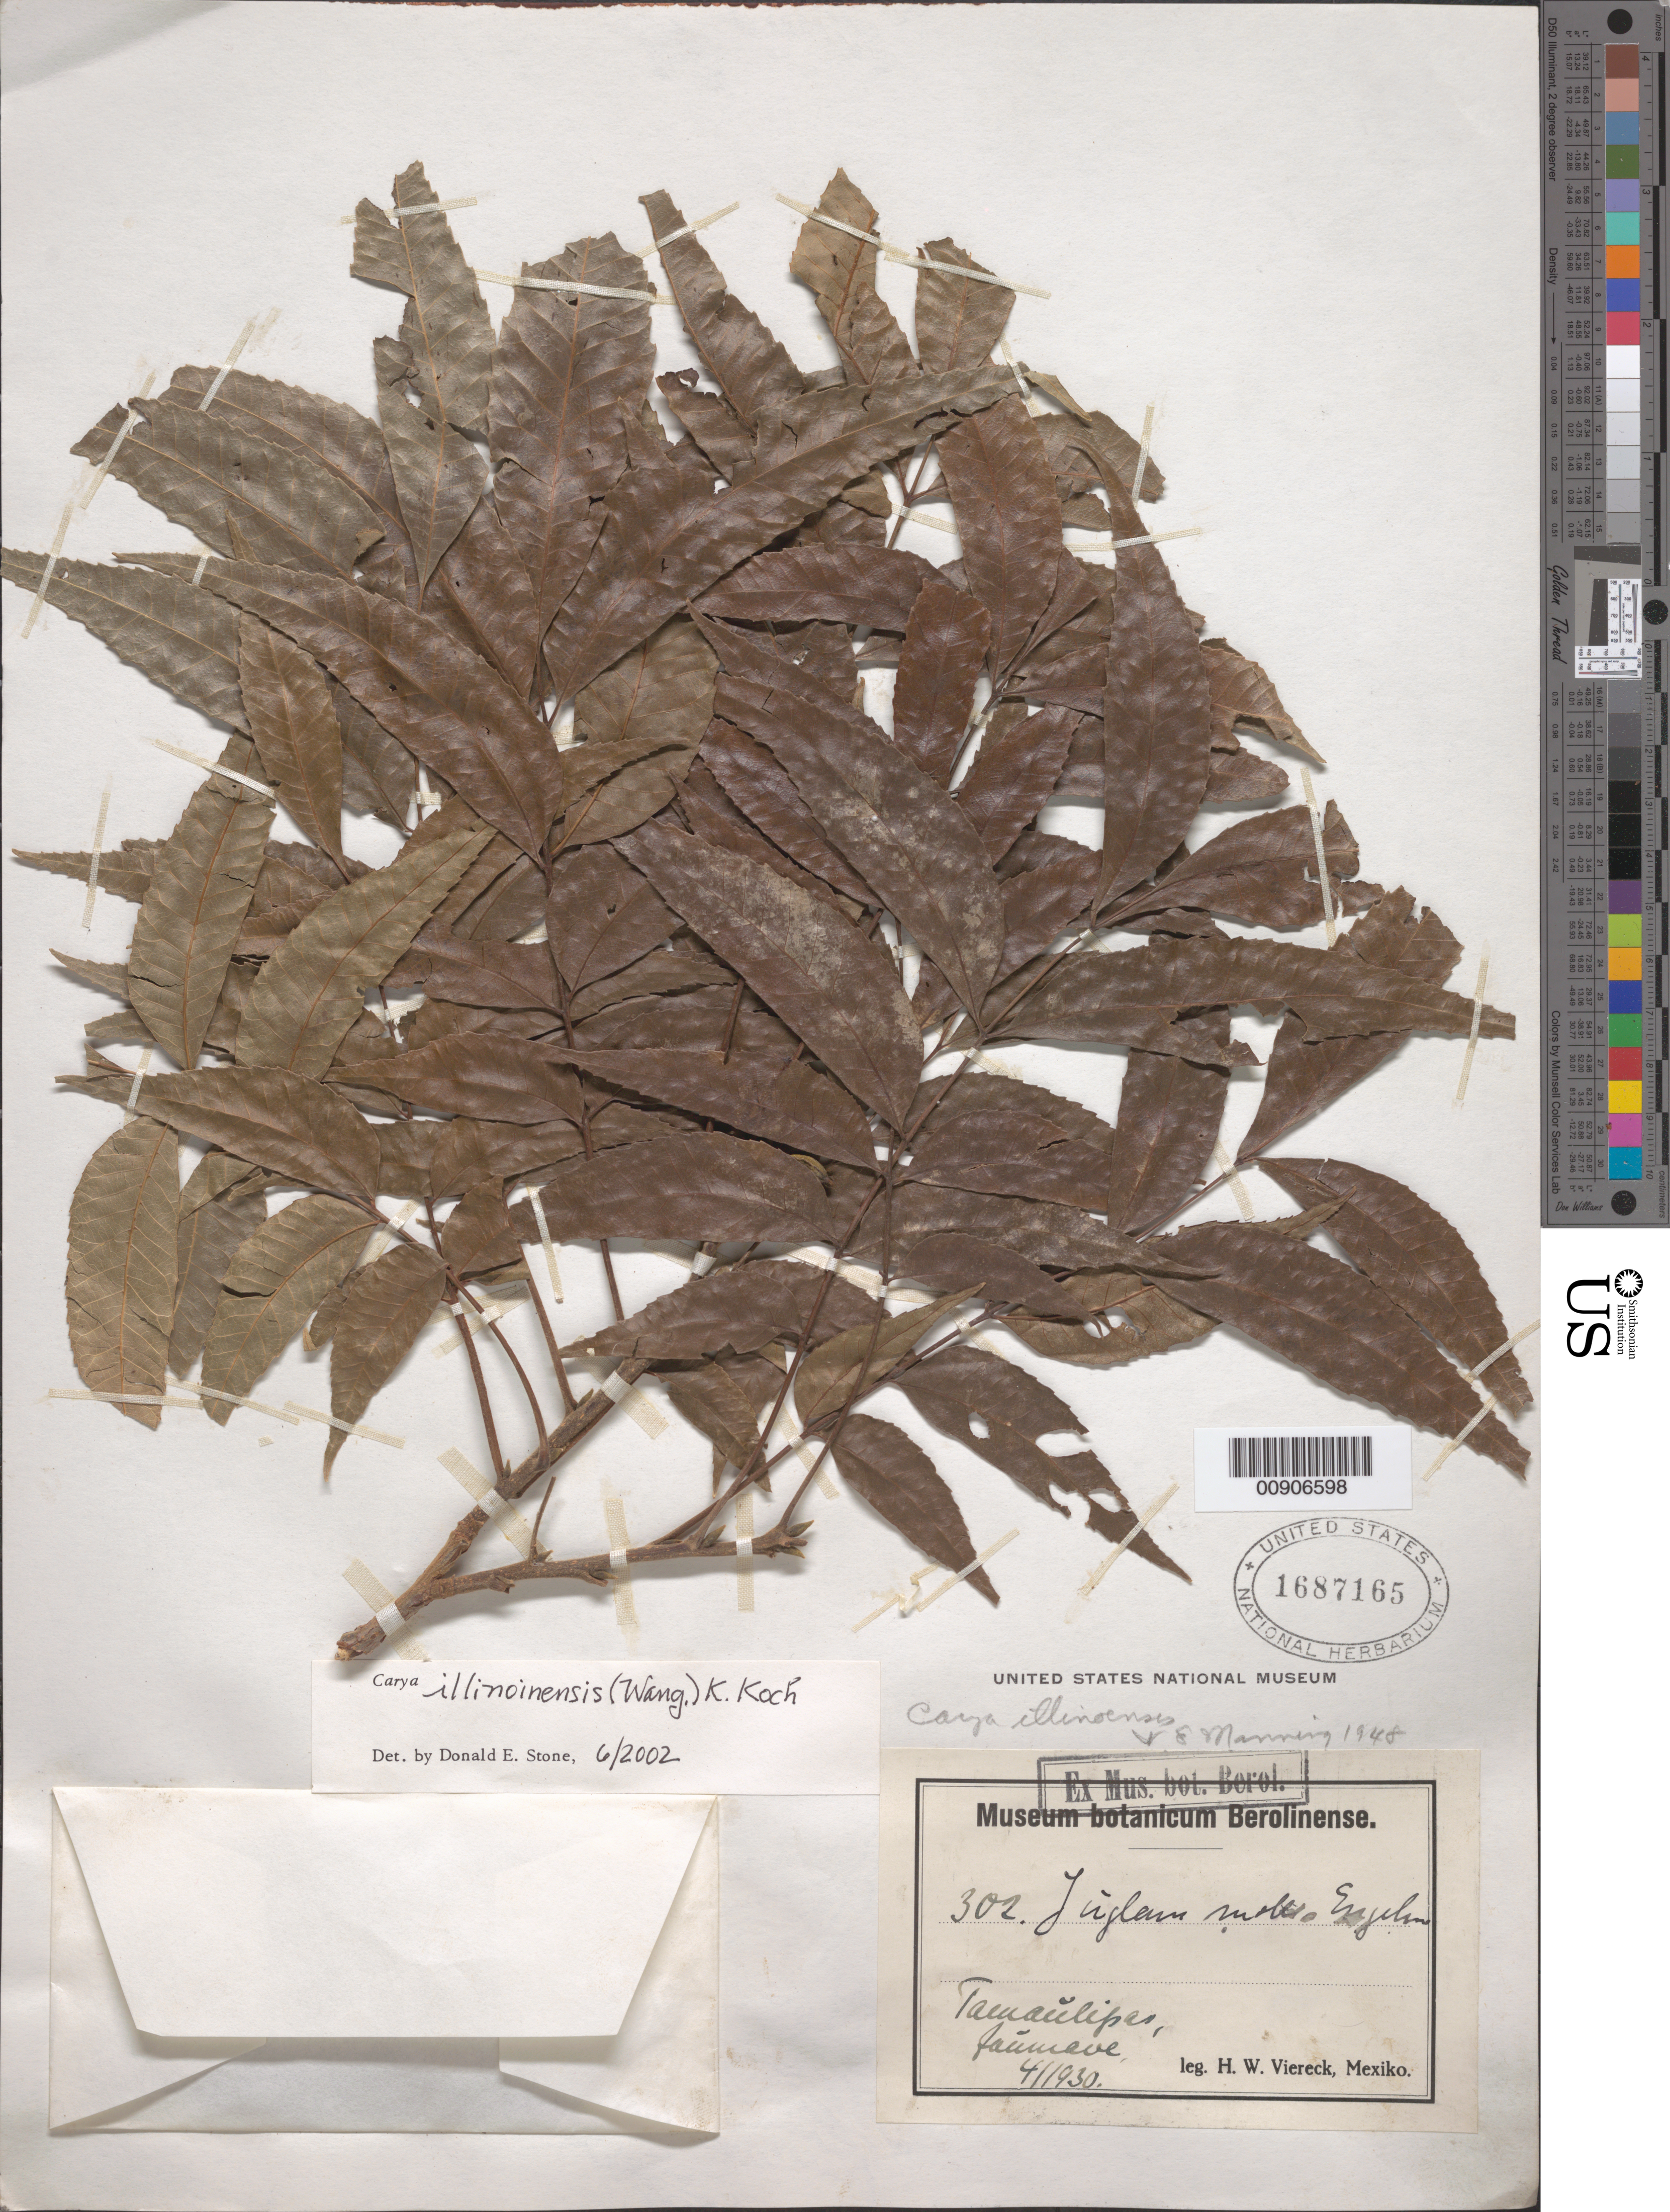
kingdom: Plantae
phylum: Tracheophyta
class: Magnoliopsida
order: Fagales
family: Juglandaceae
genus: Carya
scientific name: Carya illinoinensis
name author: (Wangenh.) K. Koch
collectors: H. W. Viereck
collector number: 302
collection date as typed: Apr 1930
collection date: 1930-04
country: Mexico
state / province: Tamaulipas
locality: Jaumave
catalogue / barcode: US 1687165